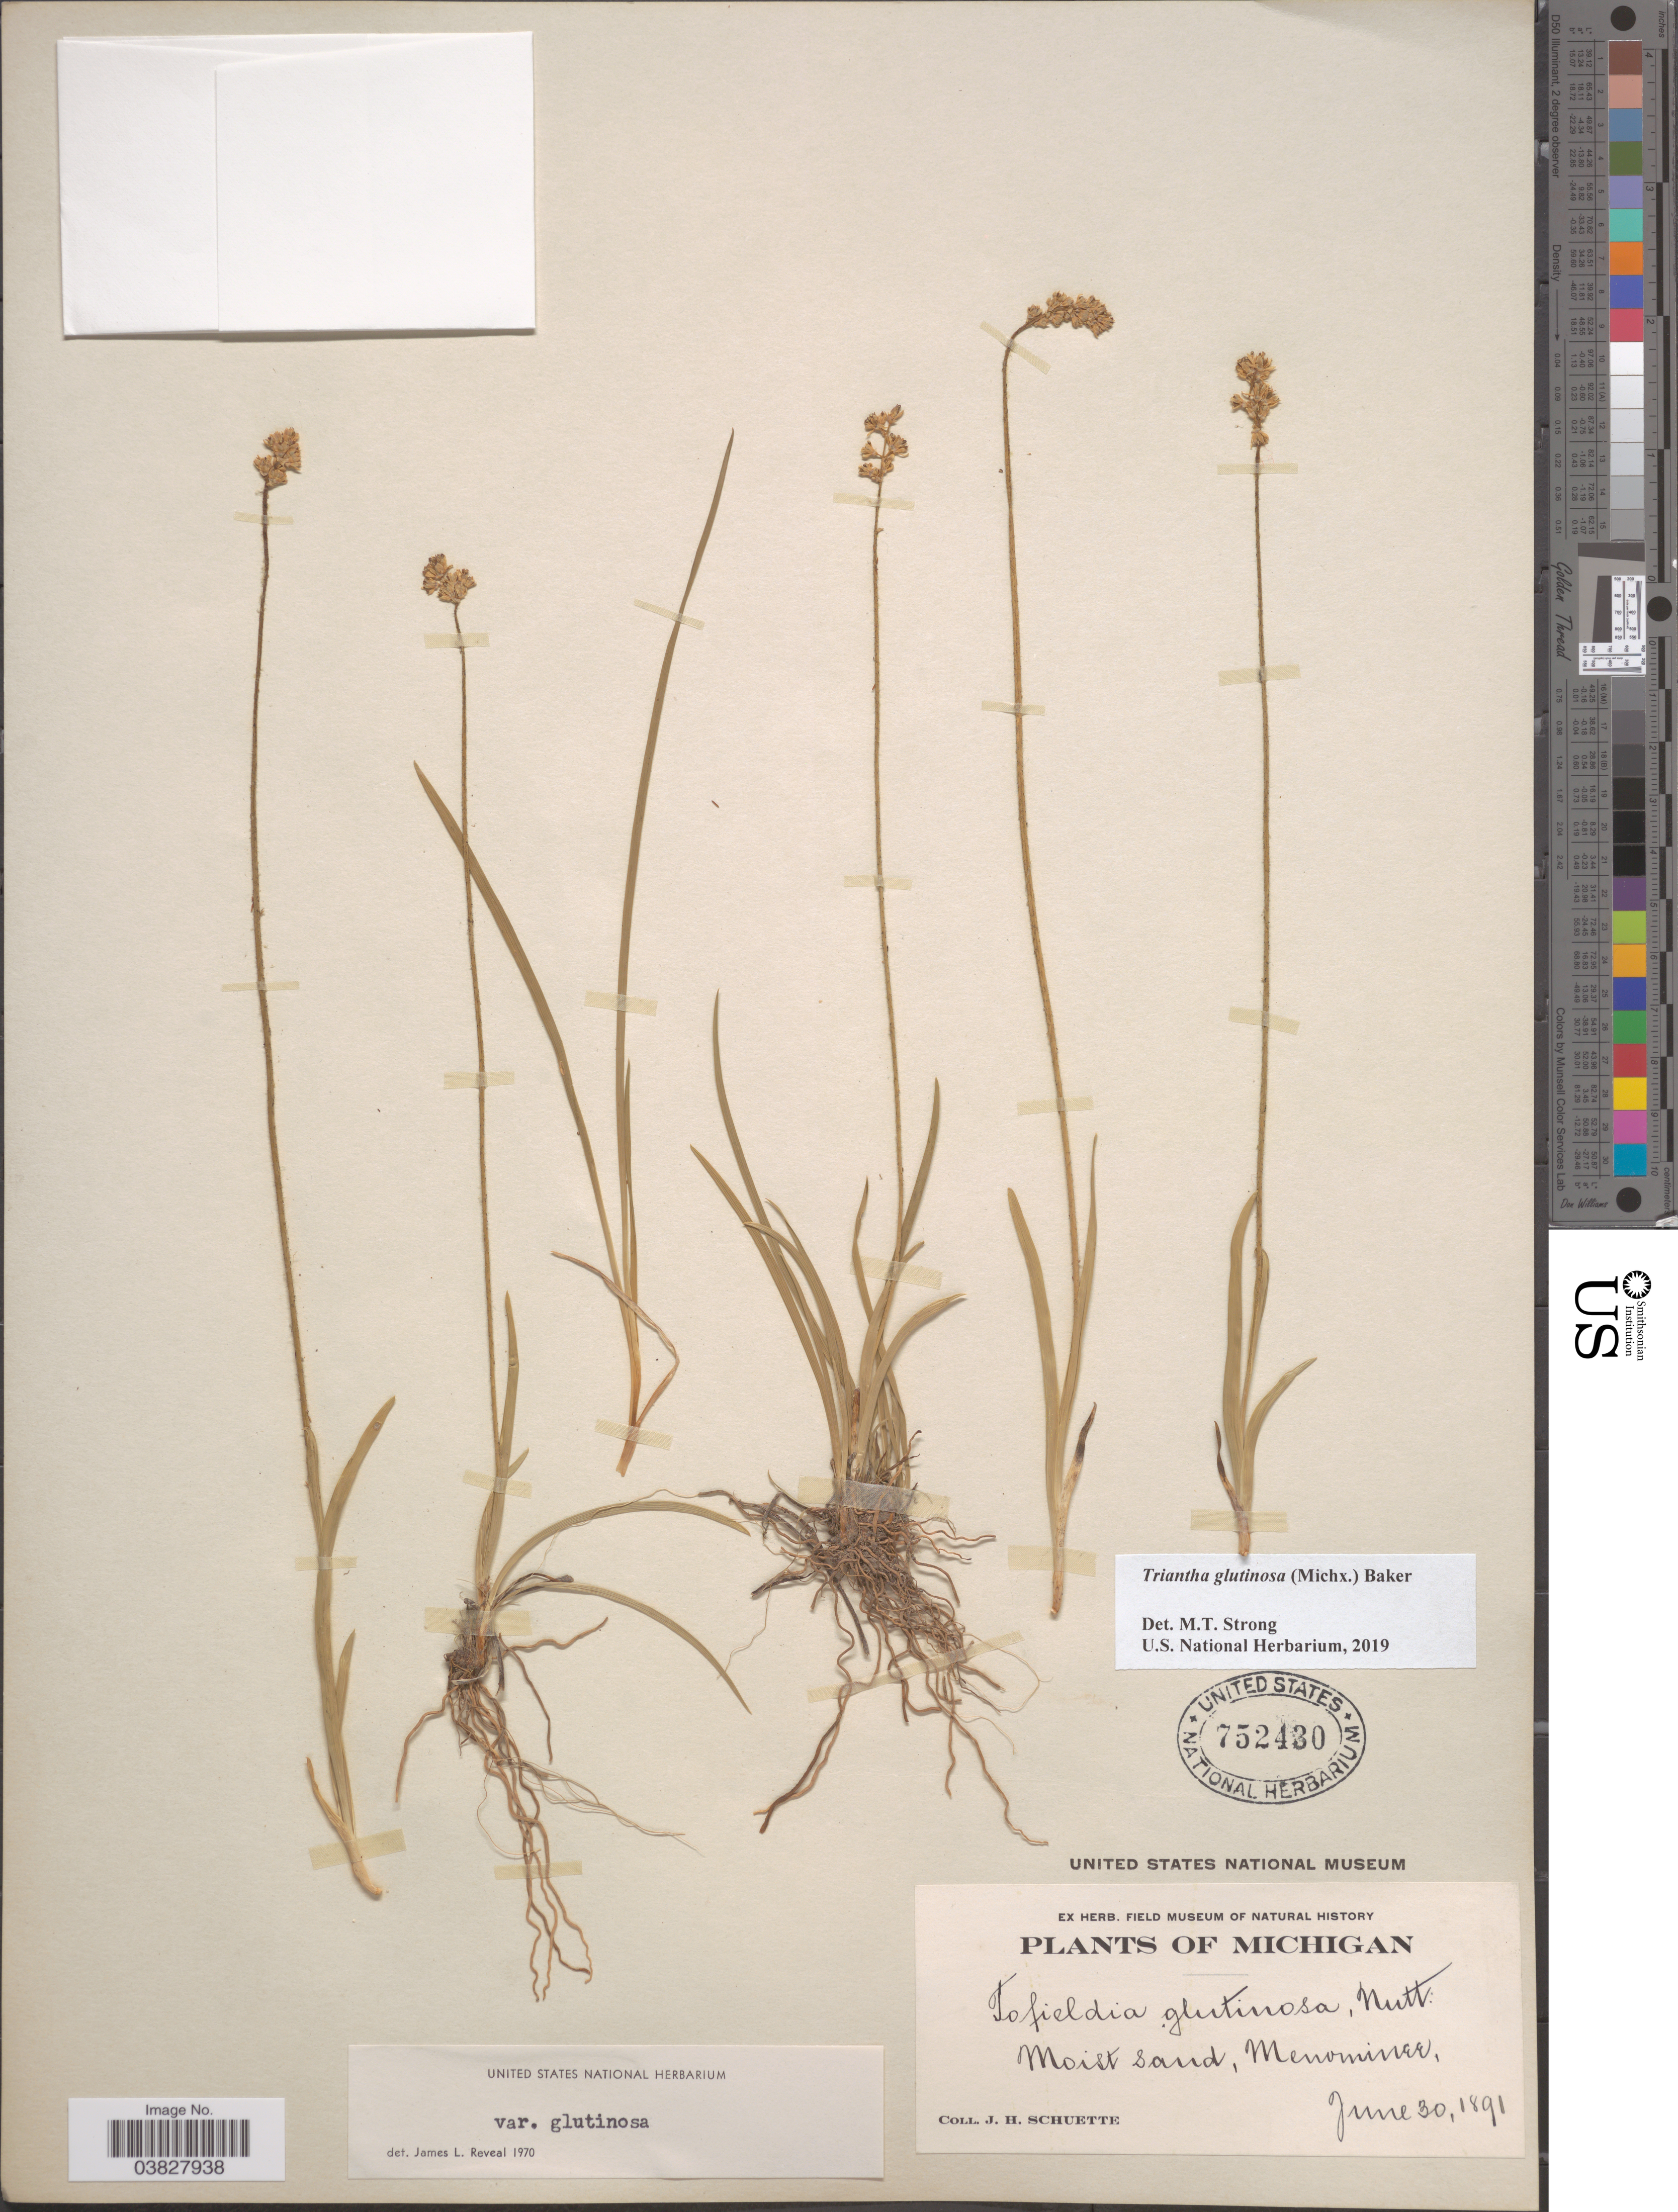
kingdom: Plantae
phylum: Tracheophyta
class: Liliopsida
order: Alismatales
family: Tofieldiaceae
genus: Triantha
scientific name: Triantha glutinosa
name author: (Michx.) Baker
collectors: J. H. Schuette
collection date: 1891-06-30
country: United States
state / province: Michigan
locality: Menominee.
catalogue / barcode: US 752430